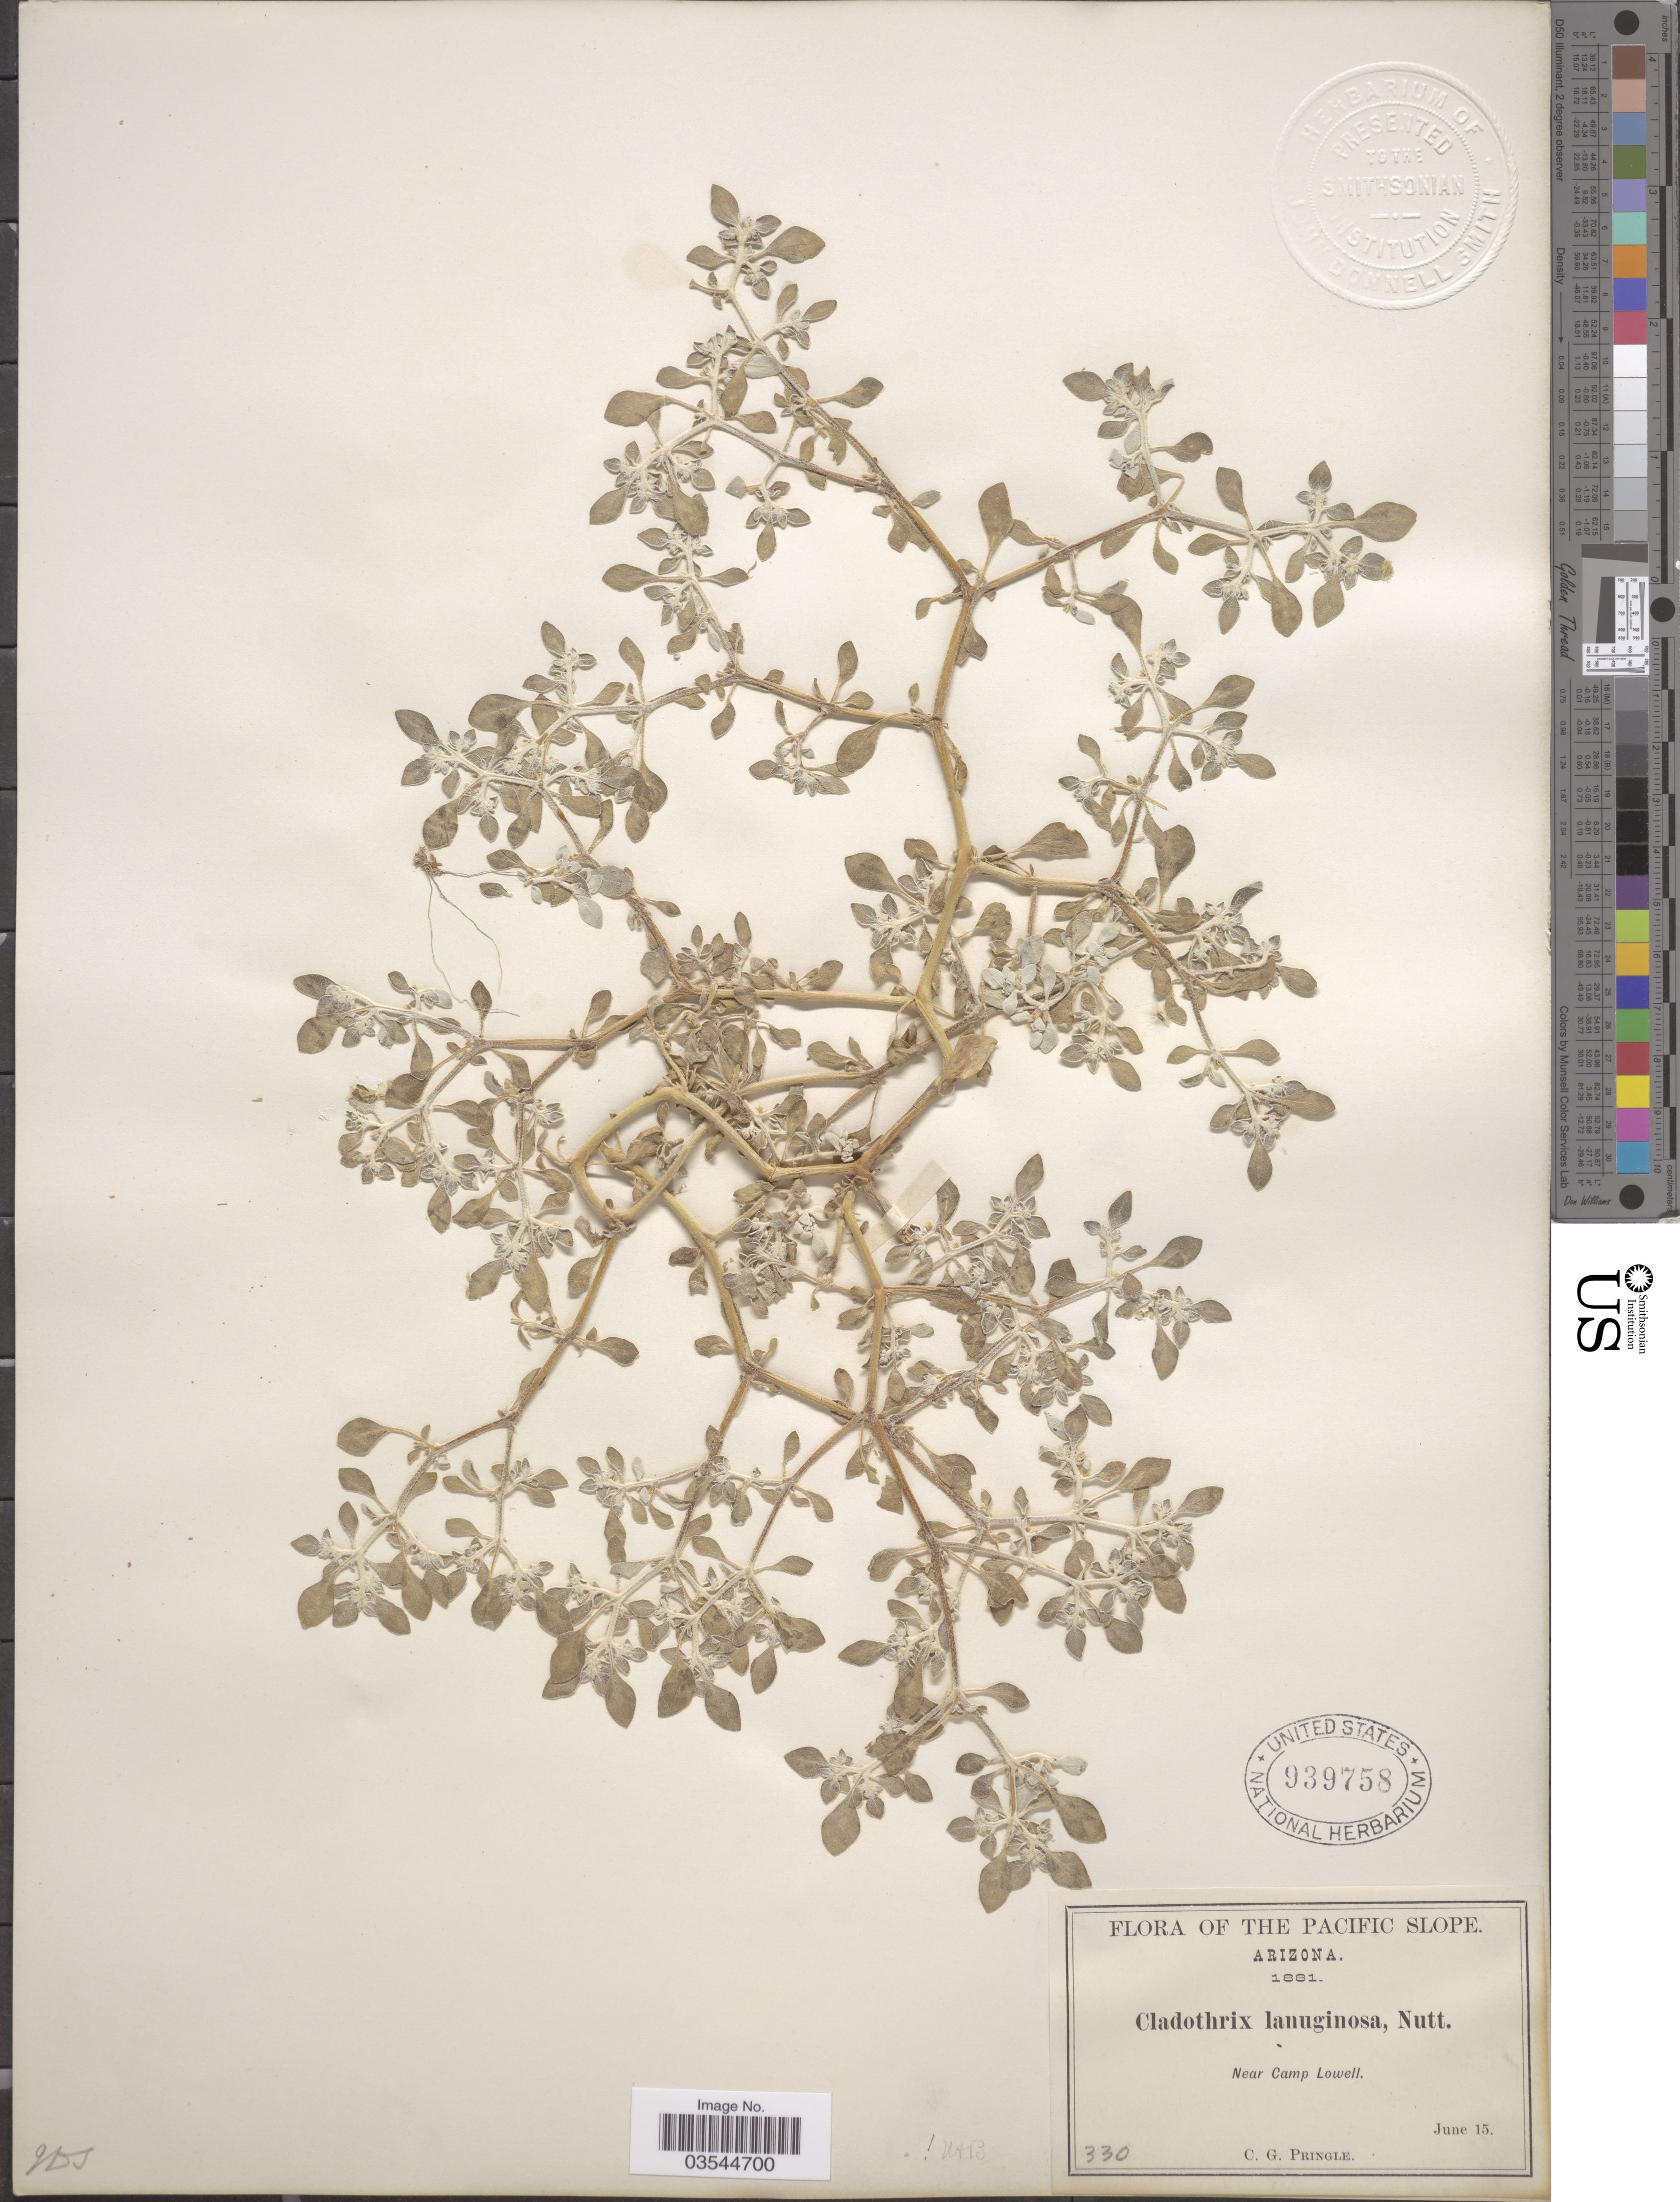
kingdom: Plantae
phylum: Tracheophyta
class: Magnoliopsida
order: Caryophyllales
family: Amaranthaceae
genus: Tidestromia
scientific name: Tidestromia lanuginosa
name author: (Nutt.) Standl.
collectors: C. G. Pringle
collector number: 330?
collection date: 1881-06-15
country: United States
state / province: Arizona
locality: The Pacific Slope. Near Camp Lowell.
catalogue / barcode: US 939758